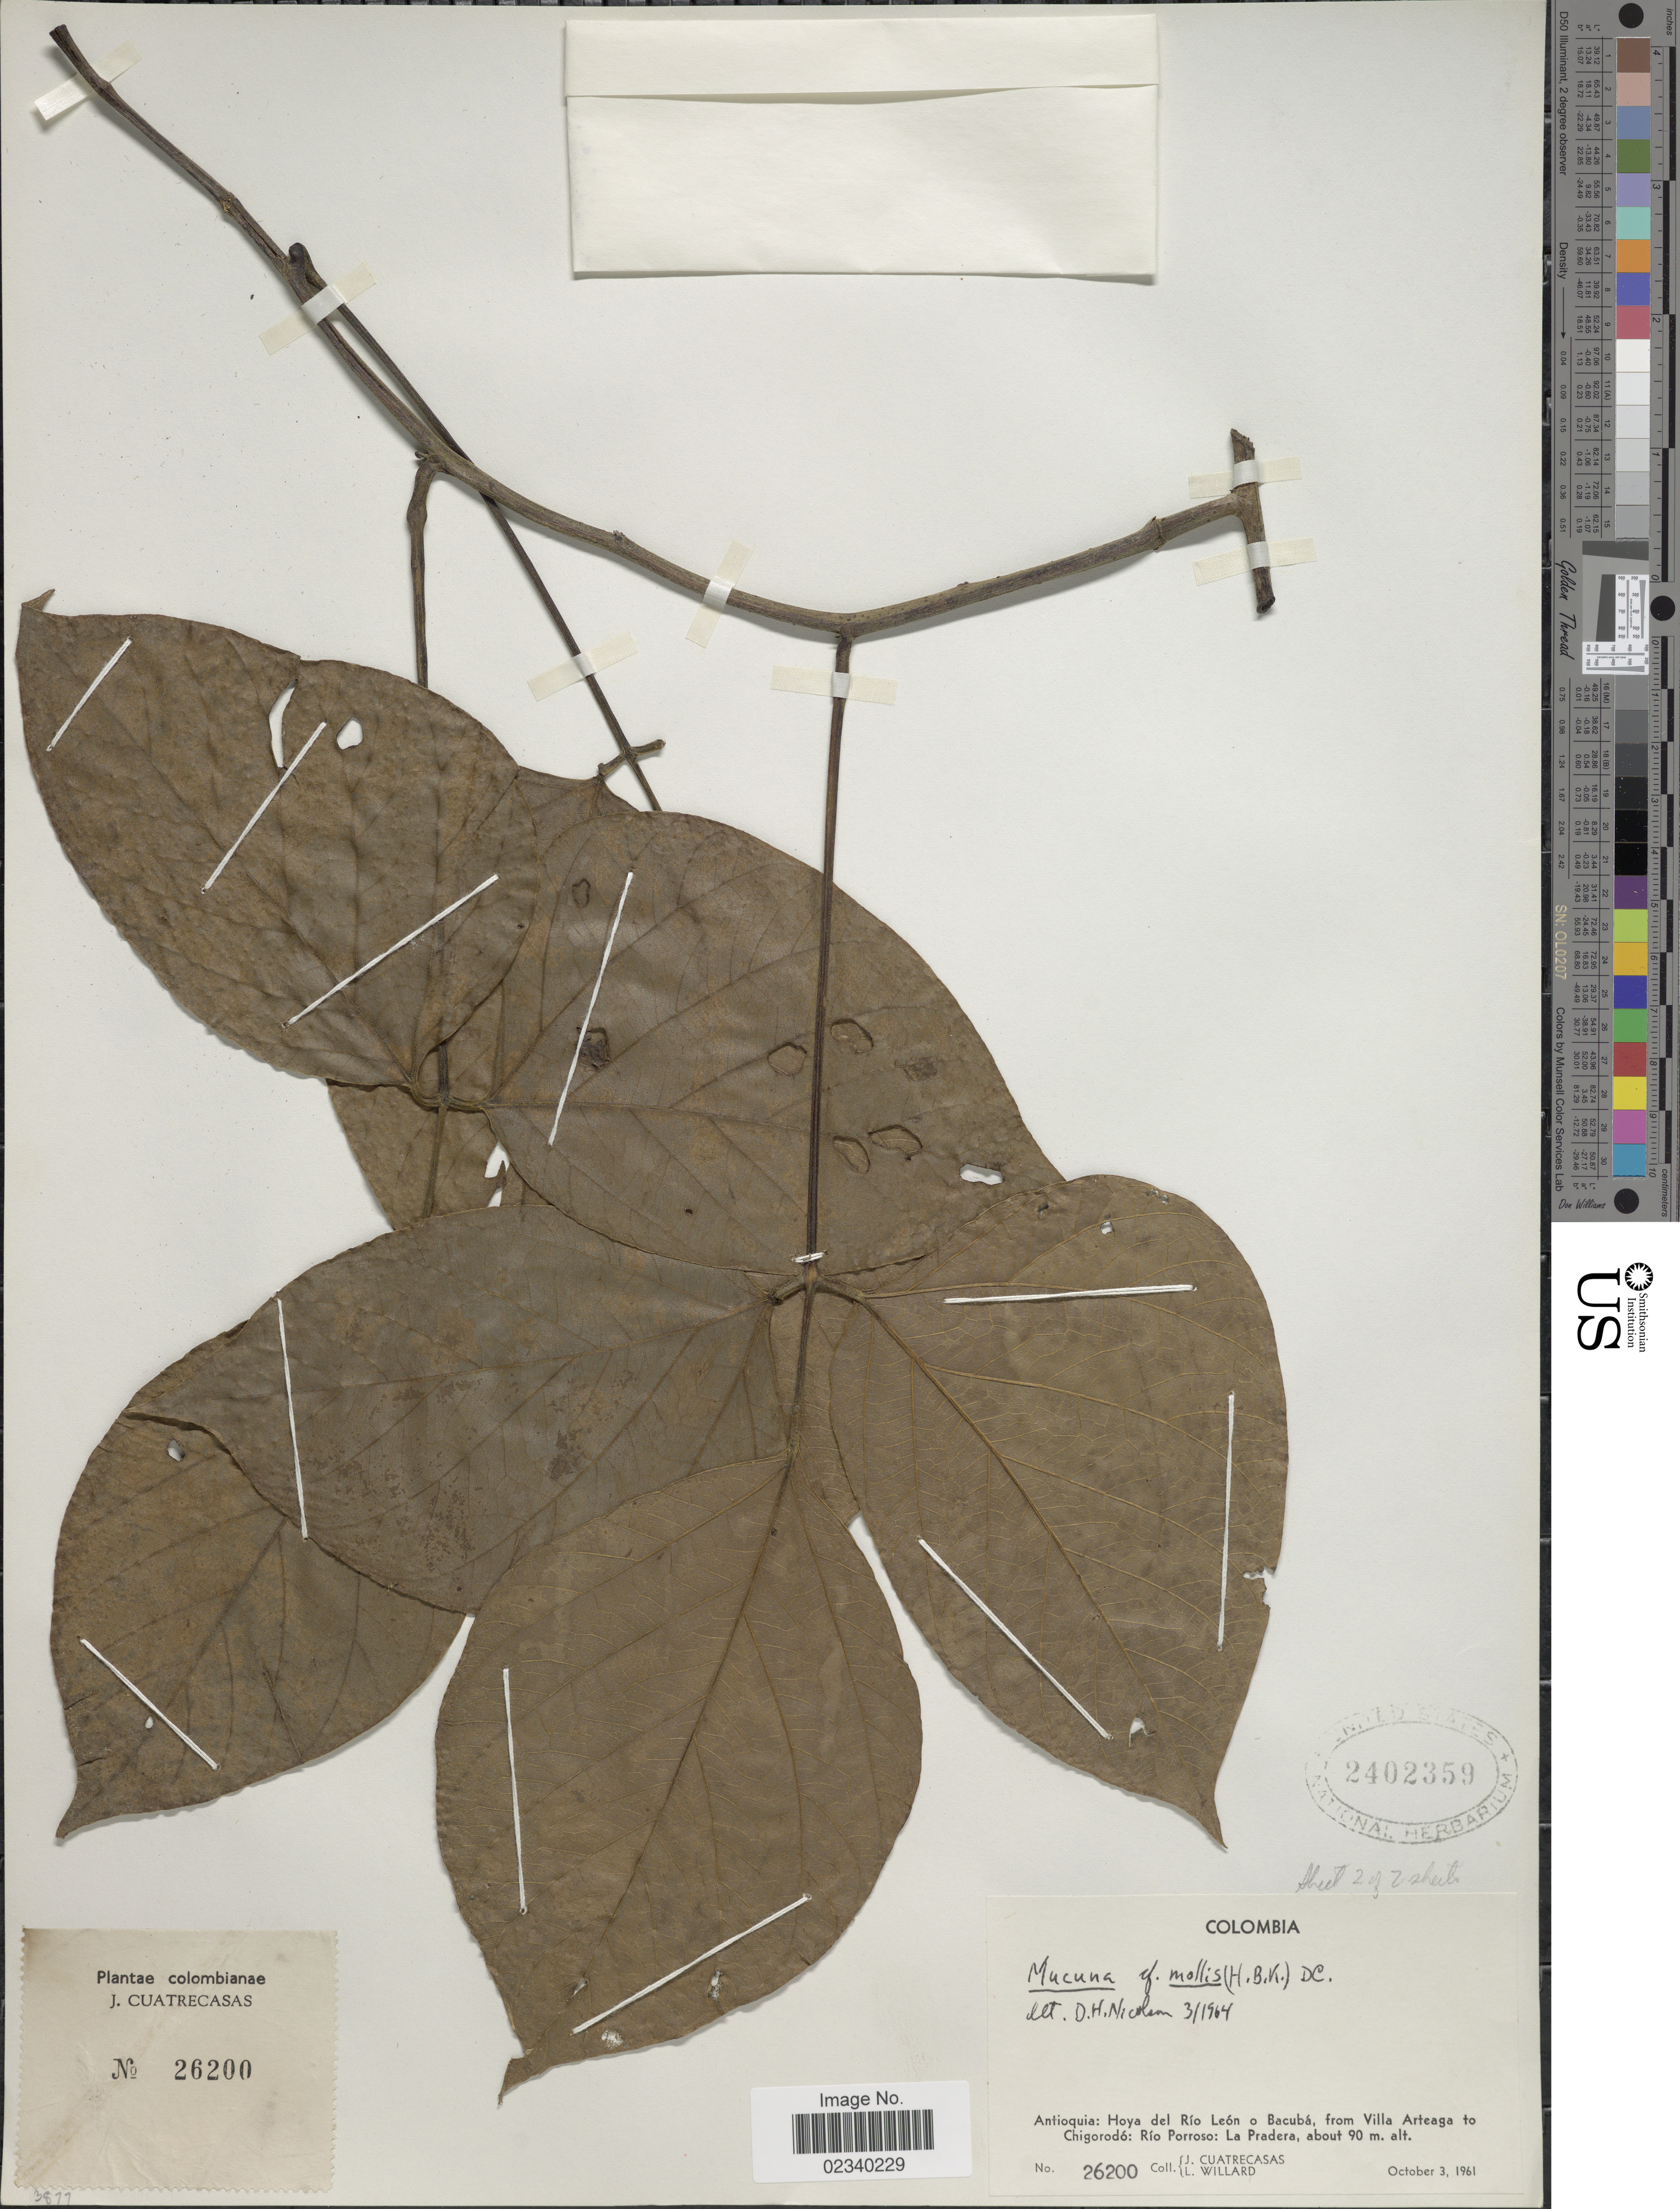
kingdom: Plantae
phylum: Tracheophyta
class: Magnoliopsida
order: Fabales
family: Fabaceae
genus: Mucuna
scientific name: Mucuna mollis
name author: (Kunth) DC.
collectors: J. Cuatrecasas & L. Willard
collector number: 26200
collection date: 1961-10-03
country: Colombia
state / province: Antioquia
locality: Hoya del Rio Leon o Bacuba, from Villa Arteaga to Chigorodo: Rio Porroso: La Pradera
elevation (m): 90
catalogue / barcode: US 2402359